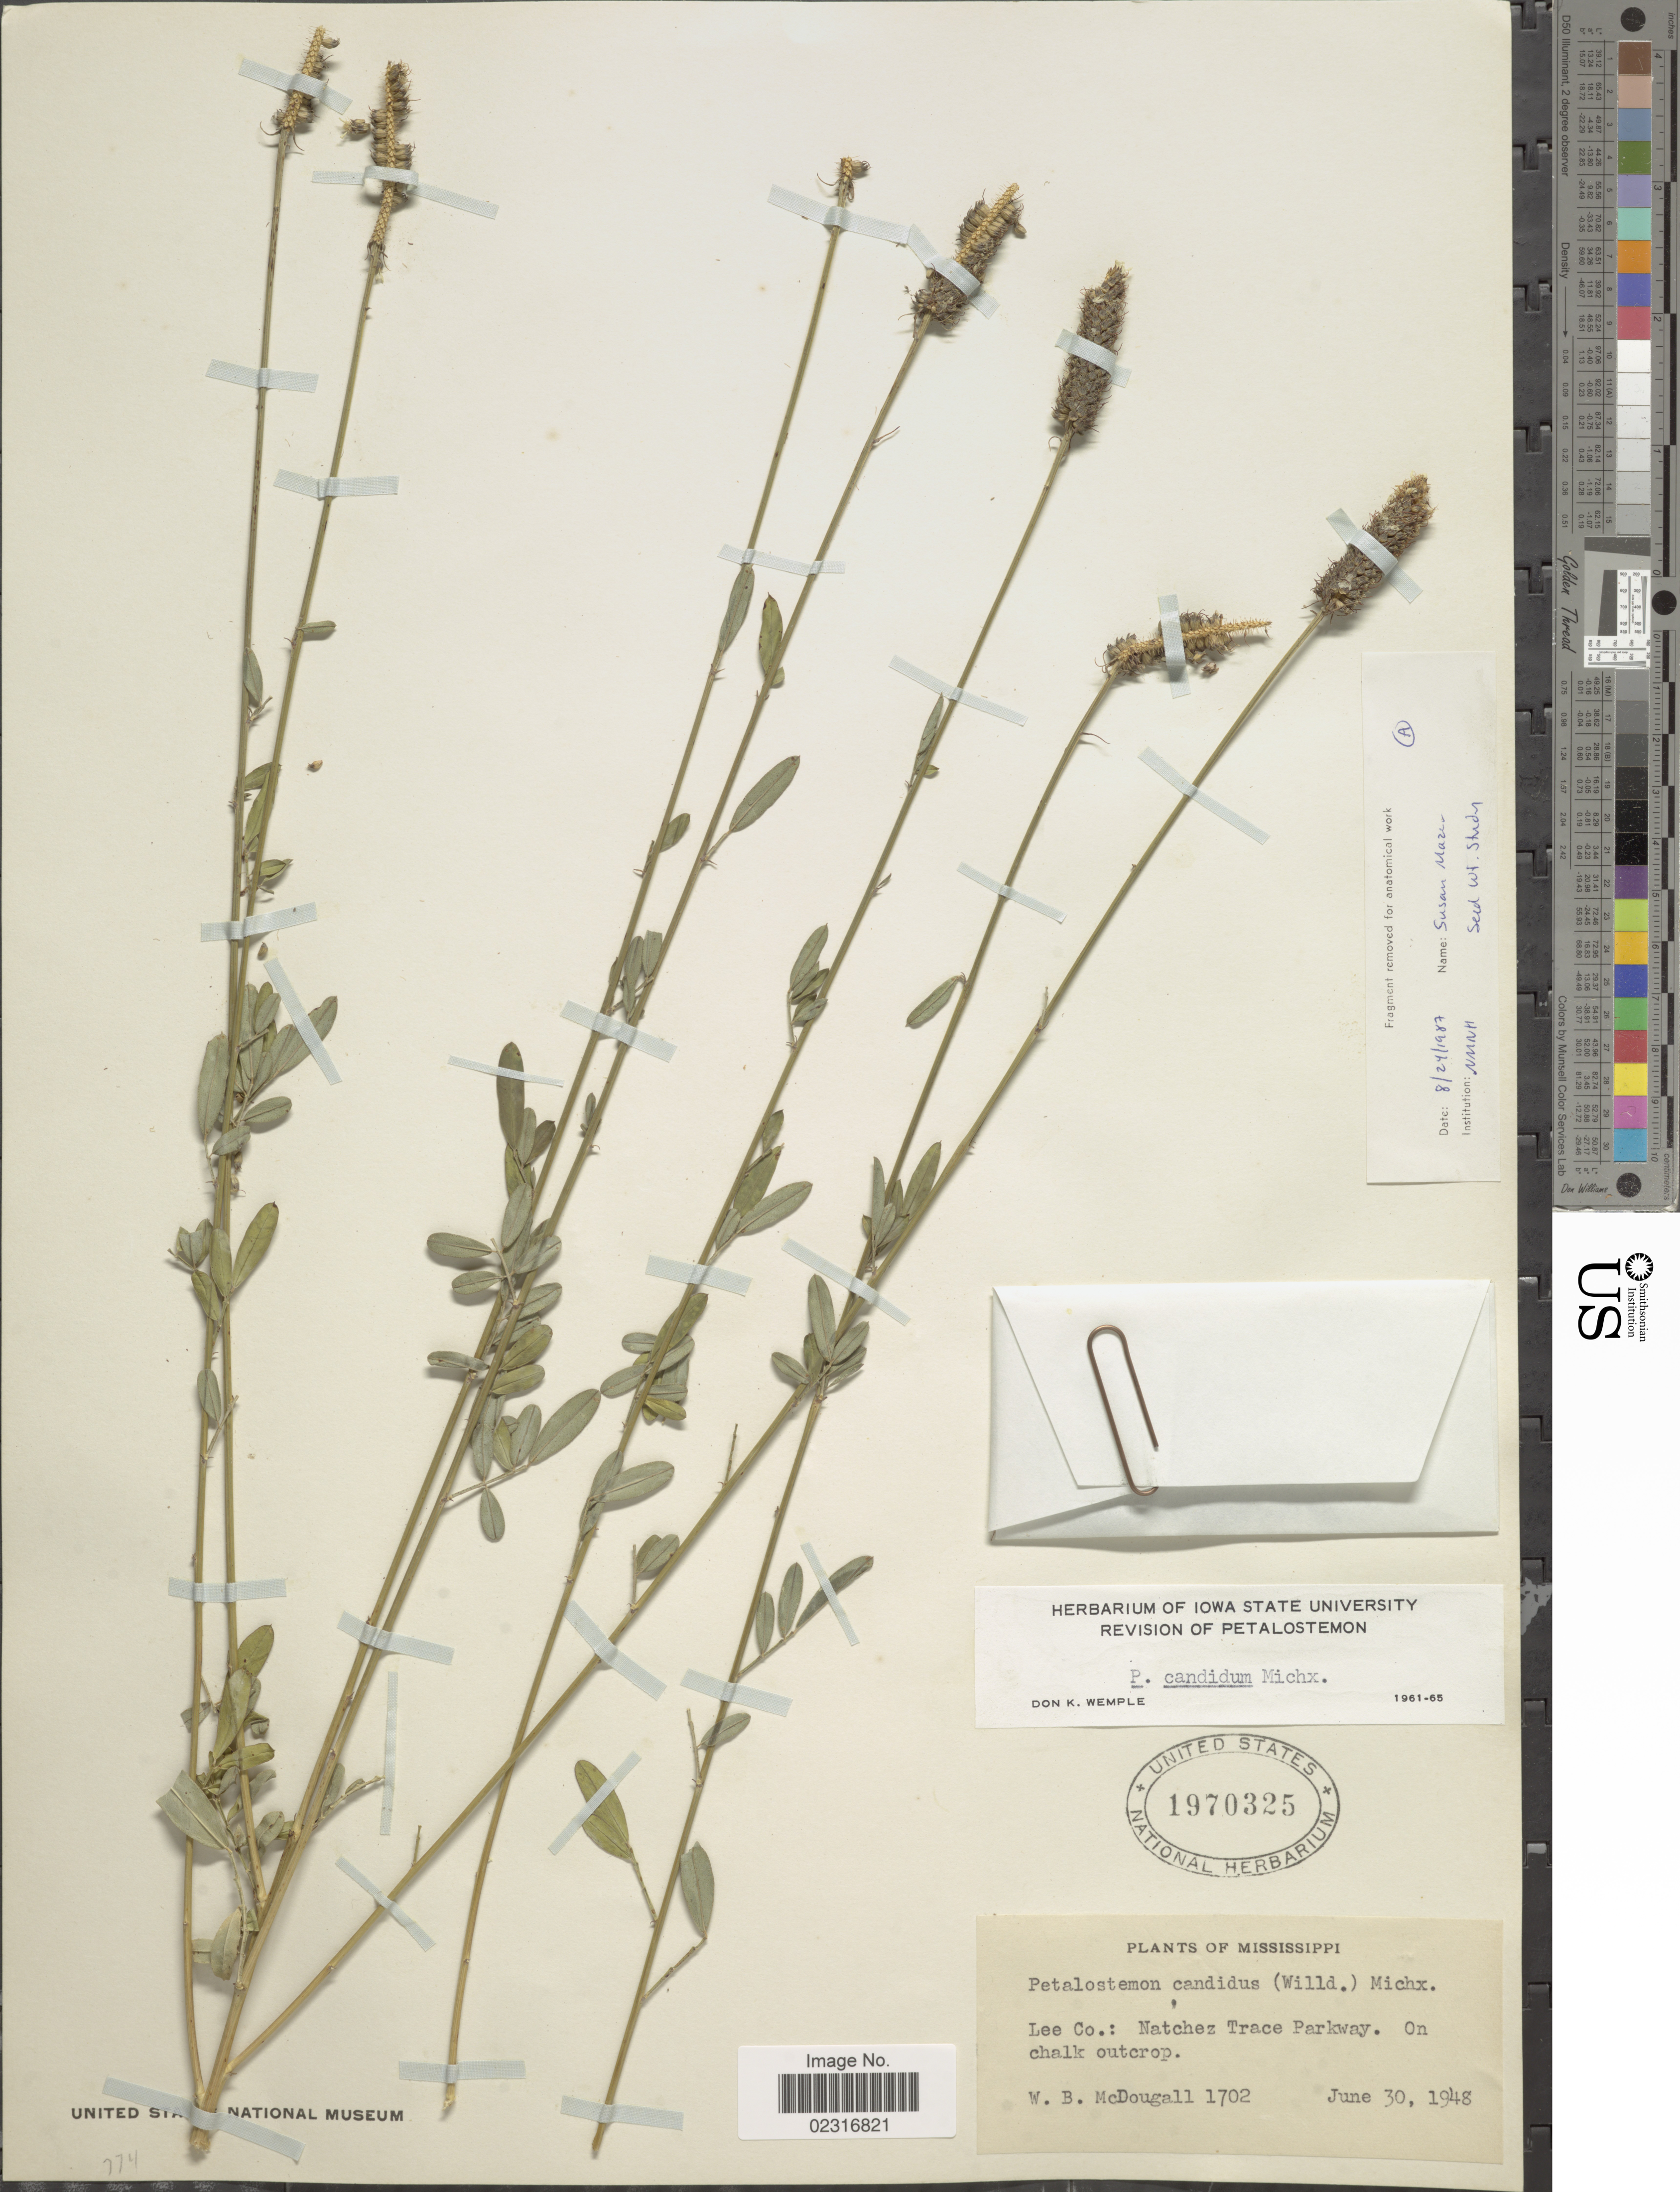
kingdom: Plantae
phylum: Tracheophyta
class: Magnoliopsida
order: Fabales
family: Fabaceae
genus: Dalea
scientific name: Dalea candida var. candida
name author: Michx. ex Willd.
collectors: W. B. McDougall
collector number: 1702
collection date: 1948-06-30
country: United States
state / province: Mississippi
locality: Lee Co.: Natchez Trace Parkway.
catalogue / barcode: US 1970325